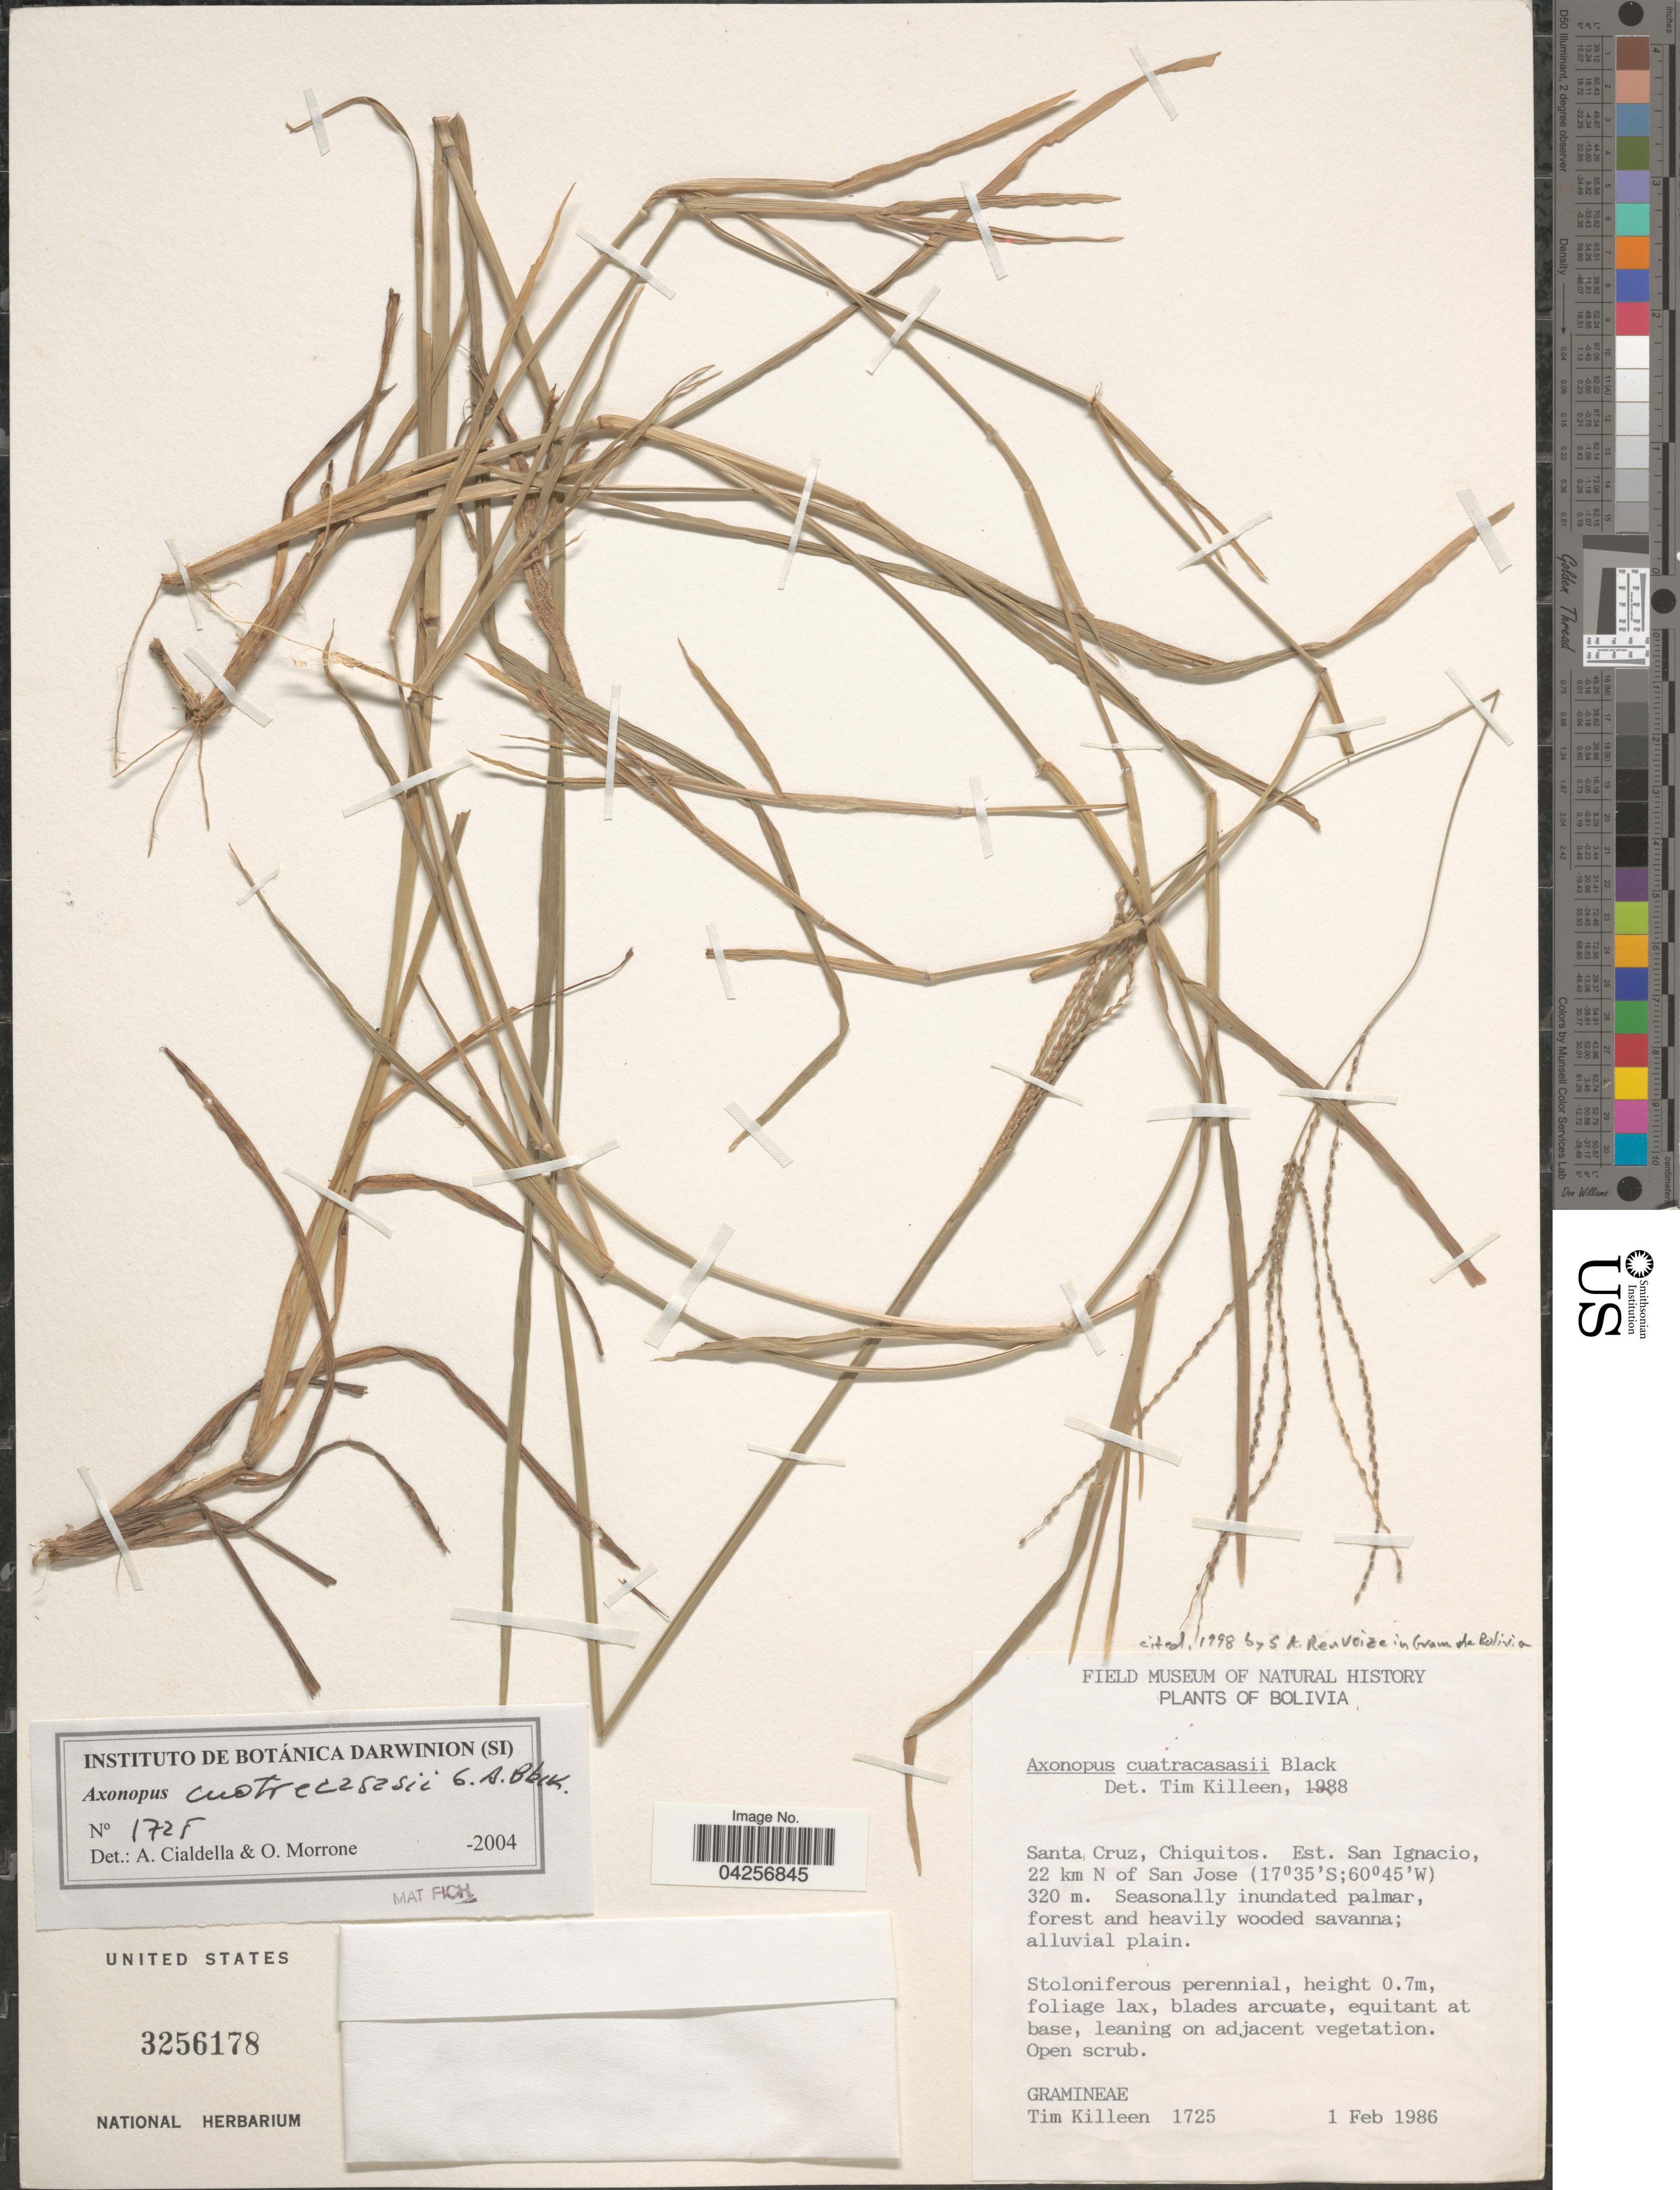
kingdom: Plantae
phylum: Tracheophyta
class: Liliopsida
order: Poales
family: Poaceae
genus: Axonopus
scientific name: Axonopus cuatrecasasii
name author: G.A. Black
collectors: T. J. Killeen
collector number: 1725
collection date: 1986-02-01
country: Bolivia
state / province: Santa Cruz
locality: Chiquitos. Est. San Ignacio, 22 km N of San Jose.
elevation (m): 320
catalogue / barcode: US 3256178